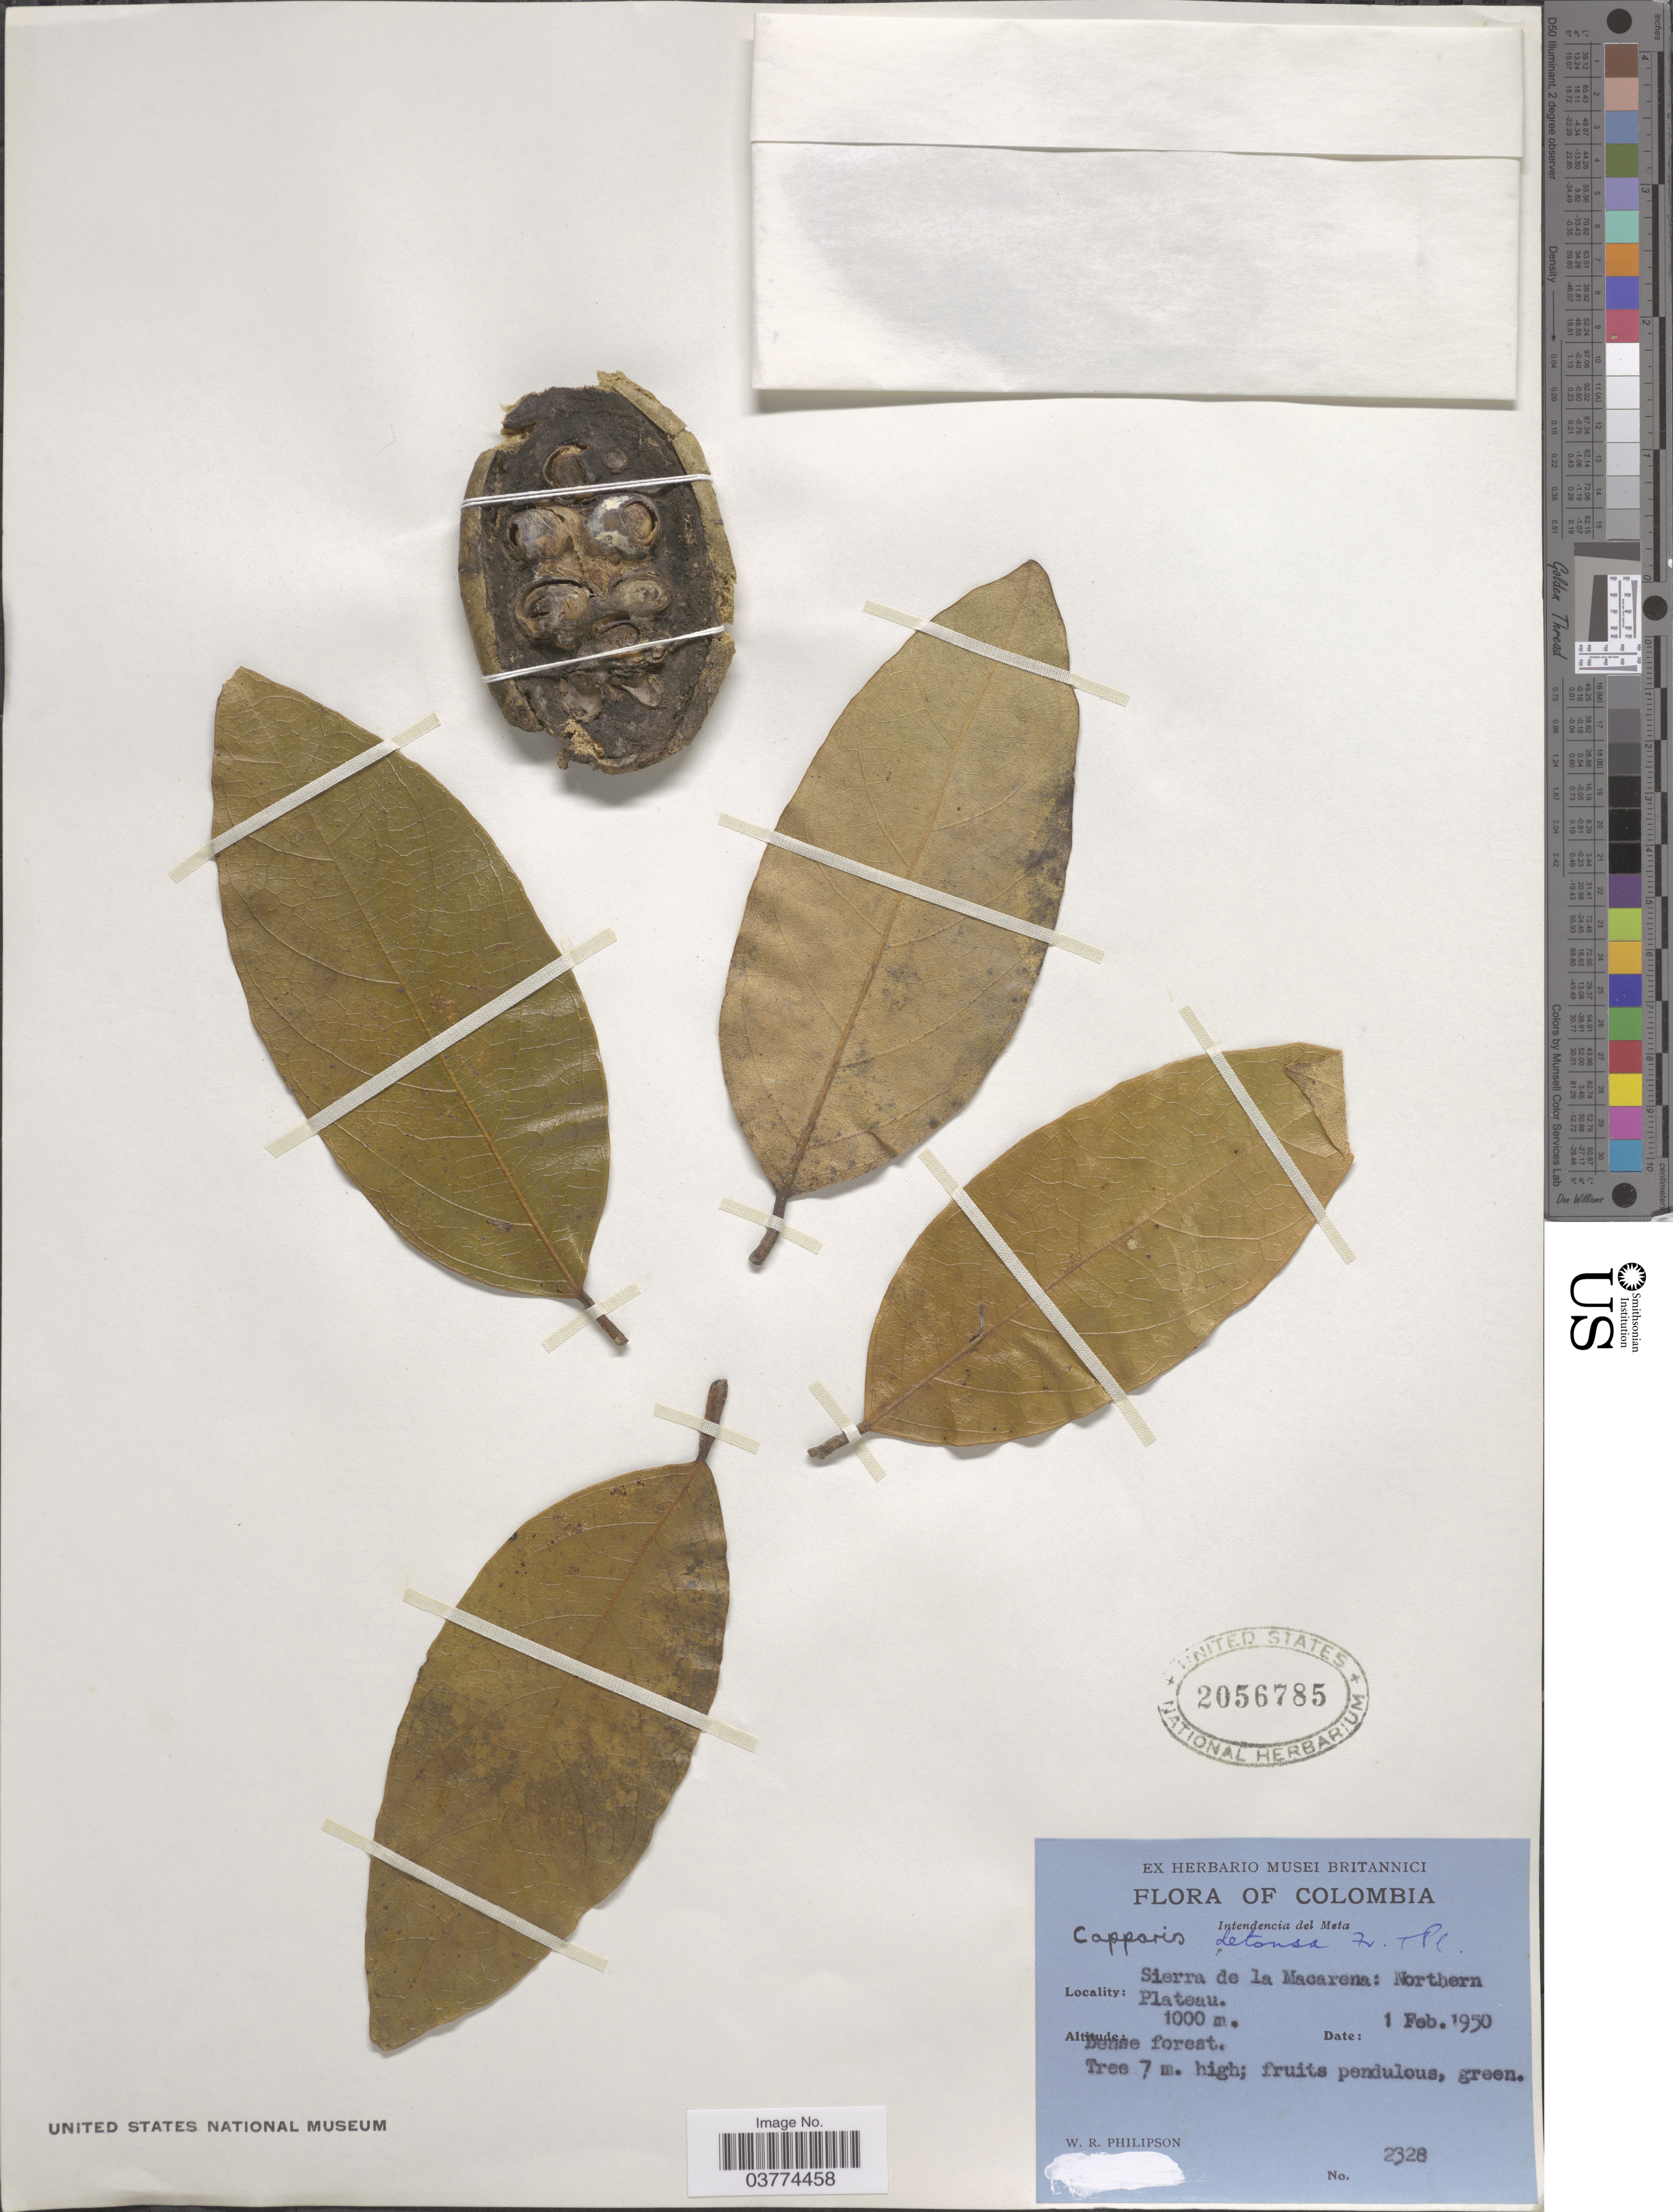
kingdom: Plantae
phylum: Tracheophyta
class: Magnoliopsida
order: Brassicales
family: Capparaceae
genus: Preslianthus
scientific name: Preslianthus detonsus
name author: (Triana & Planch.) Cornejo & Iltis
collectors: W. R. Philipson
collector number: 2328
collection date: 1950-02-01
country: Colombia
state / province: Meta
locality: Intendencia del Meta. Sierra de La Macarena: Northern Plateau.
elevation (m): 1000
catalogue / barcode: US 2056785